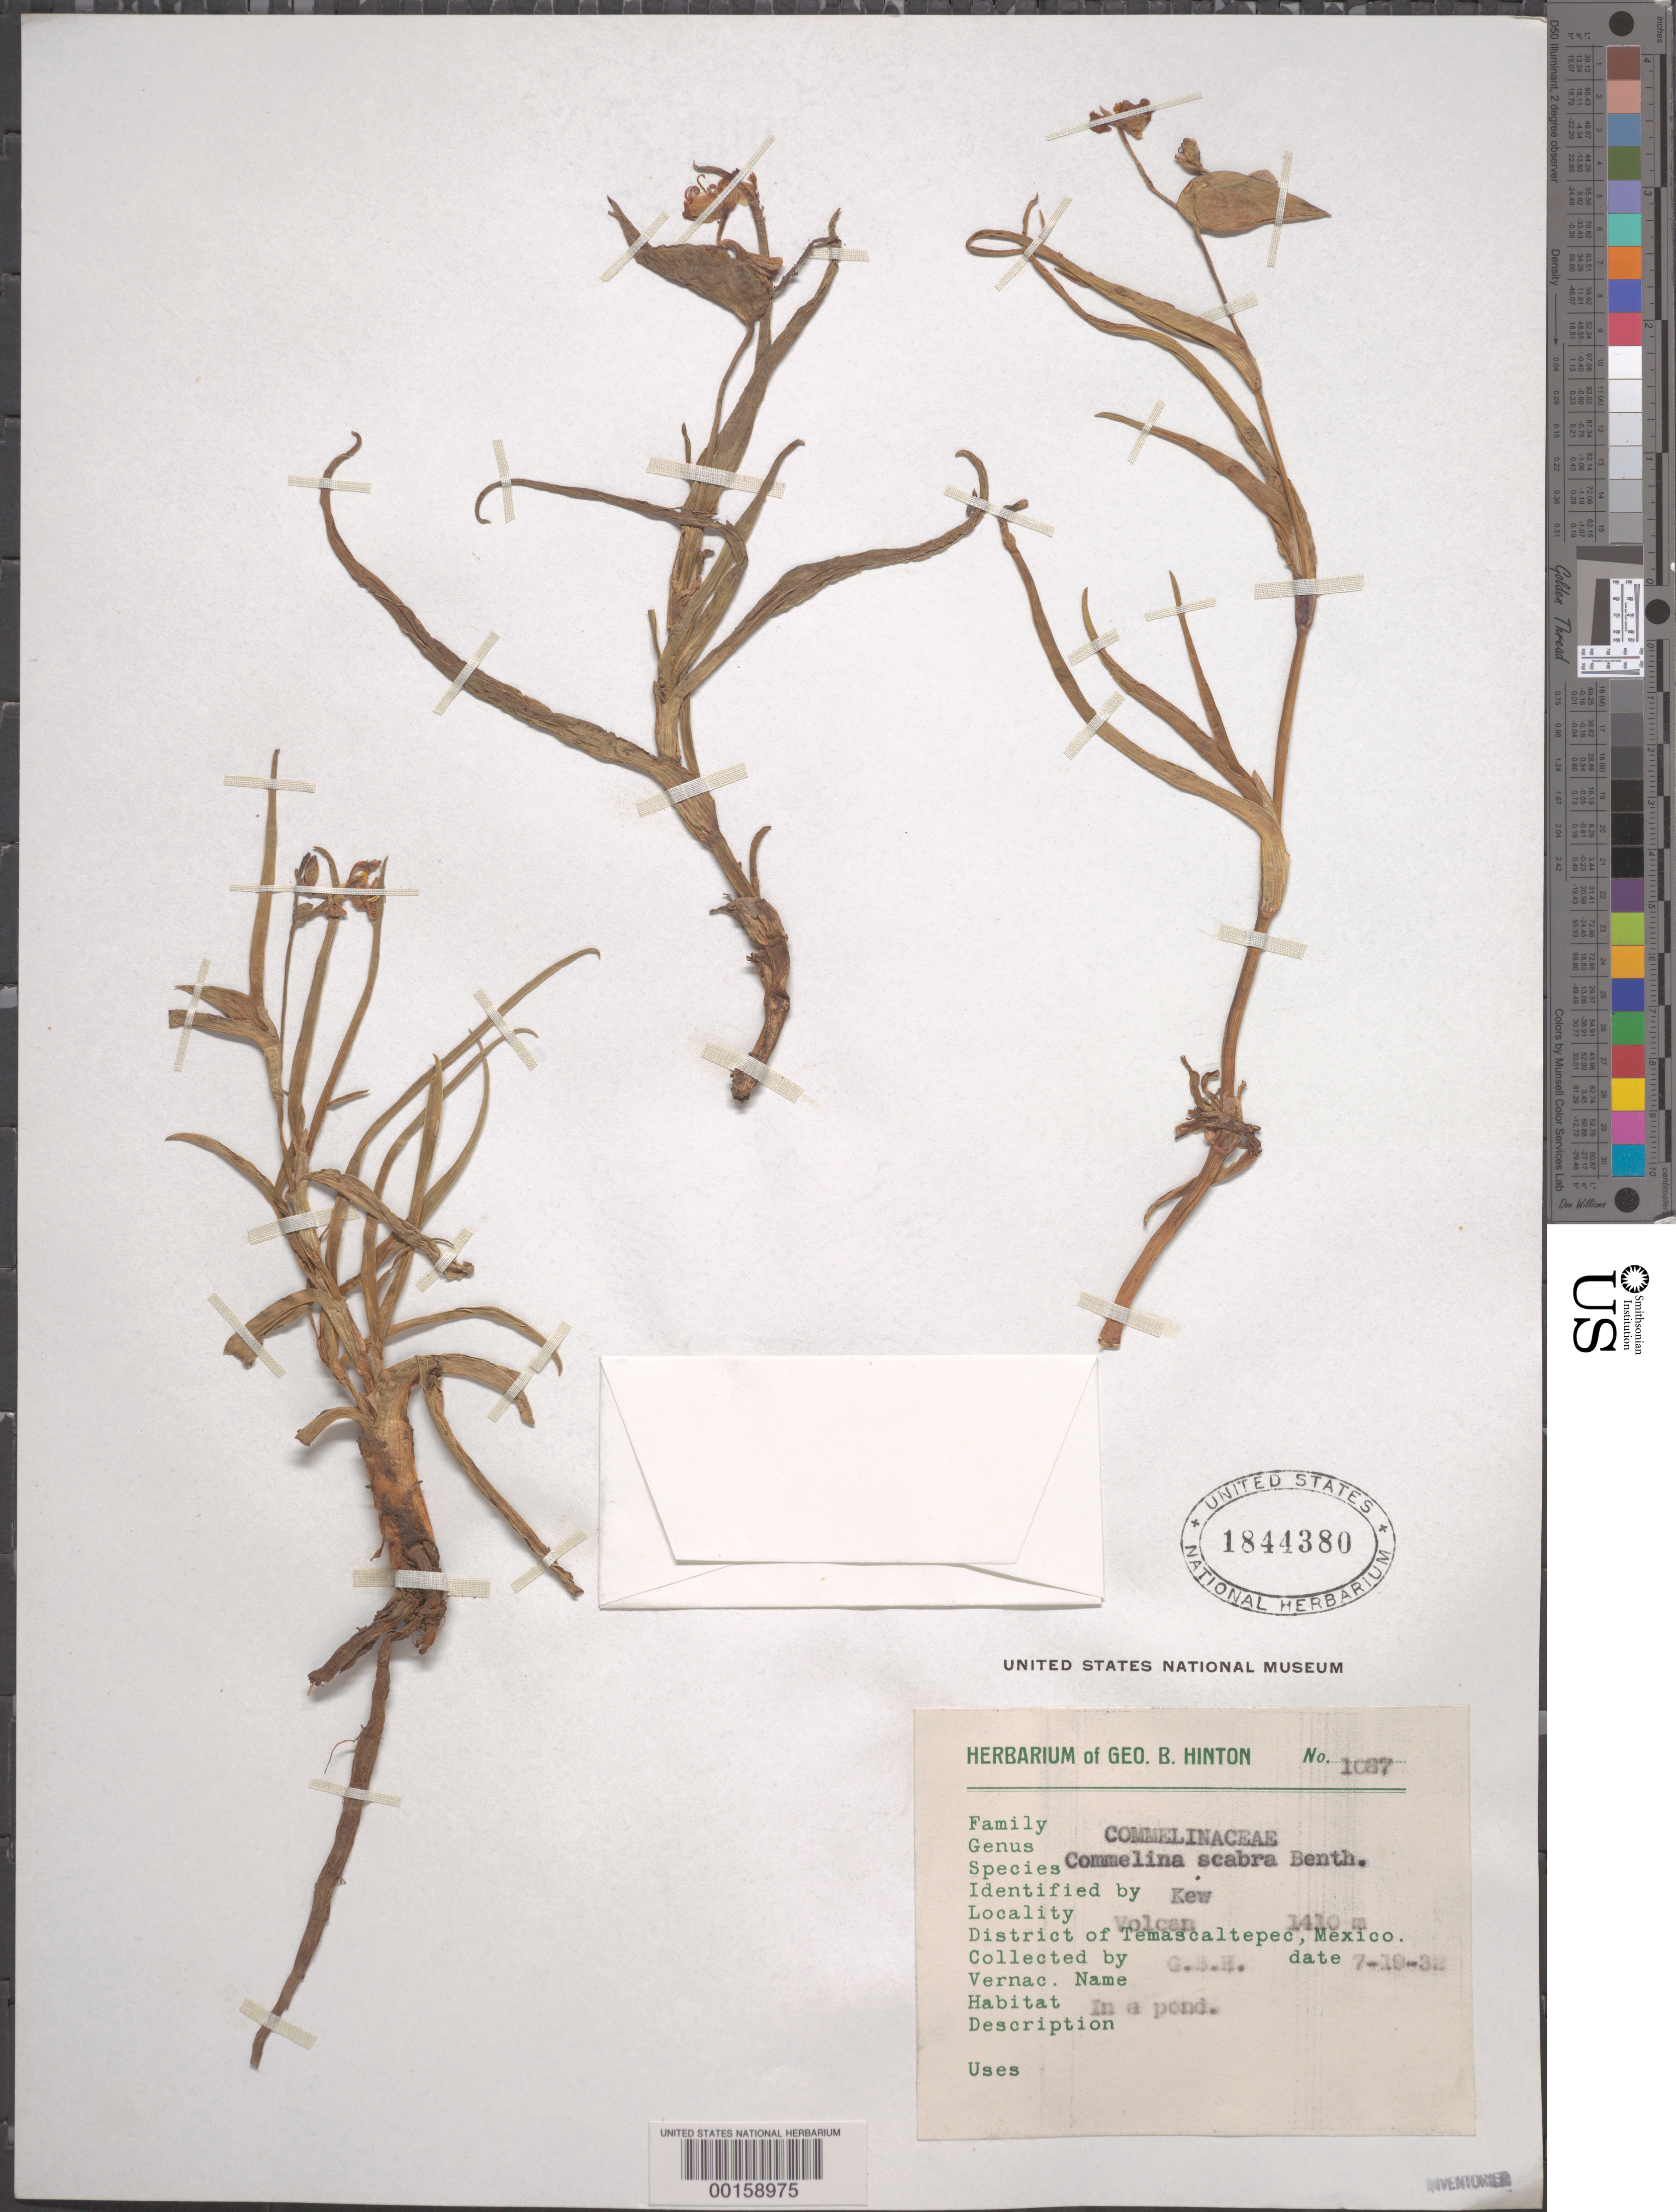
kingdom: Plantae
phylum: Tracheophyta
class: Liliopsida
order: Commelinales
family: Commelinaceae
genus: Commelina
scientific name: Commelina scabra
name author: Benth.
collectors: G. B. Hinton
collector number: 1087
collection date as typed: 19 Jul 1932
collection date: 1932-07-19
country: Mexico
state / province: México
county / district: Temascaltepec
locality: Volcan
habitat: Pond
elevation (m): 1410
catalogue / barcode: US 1844380